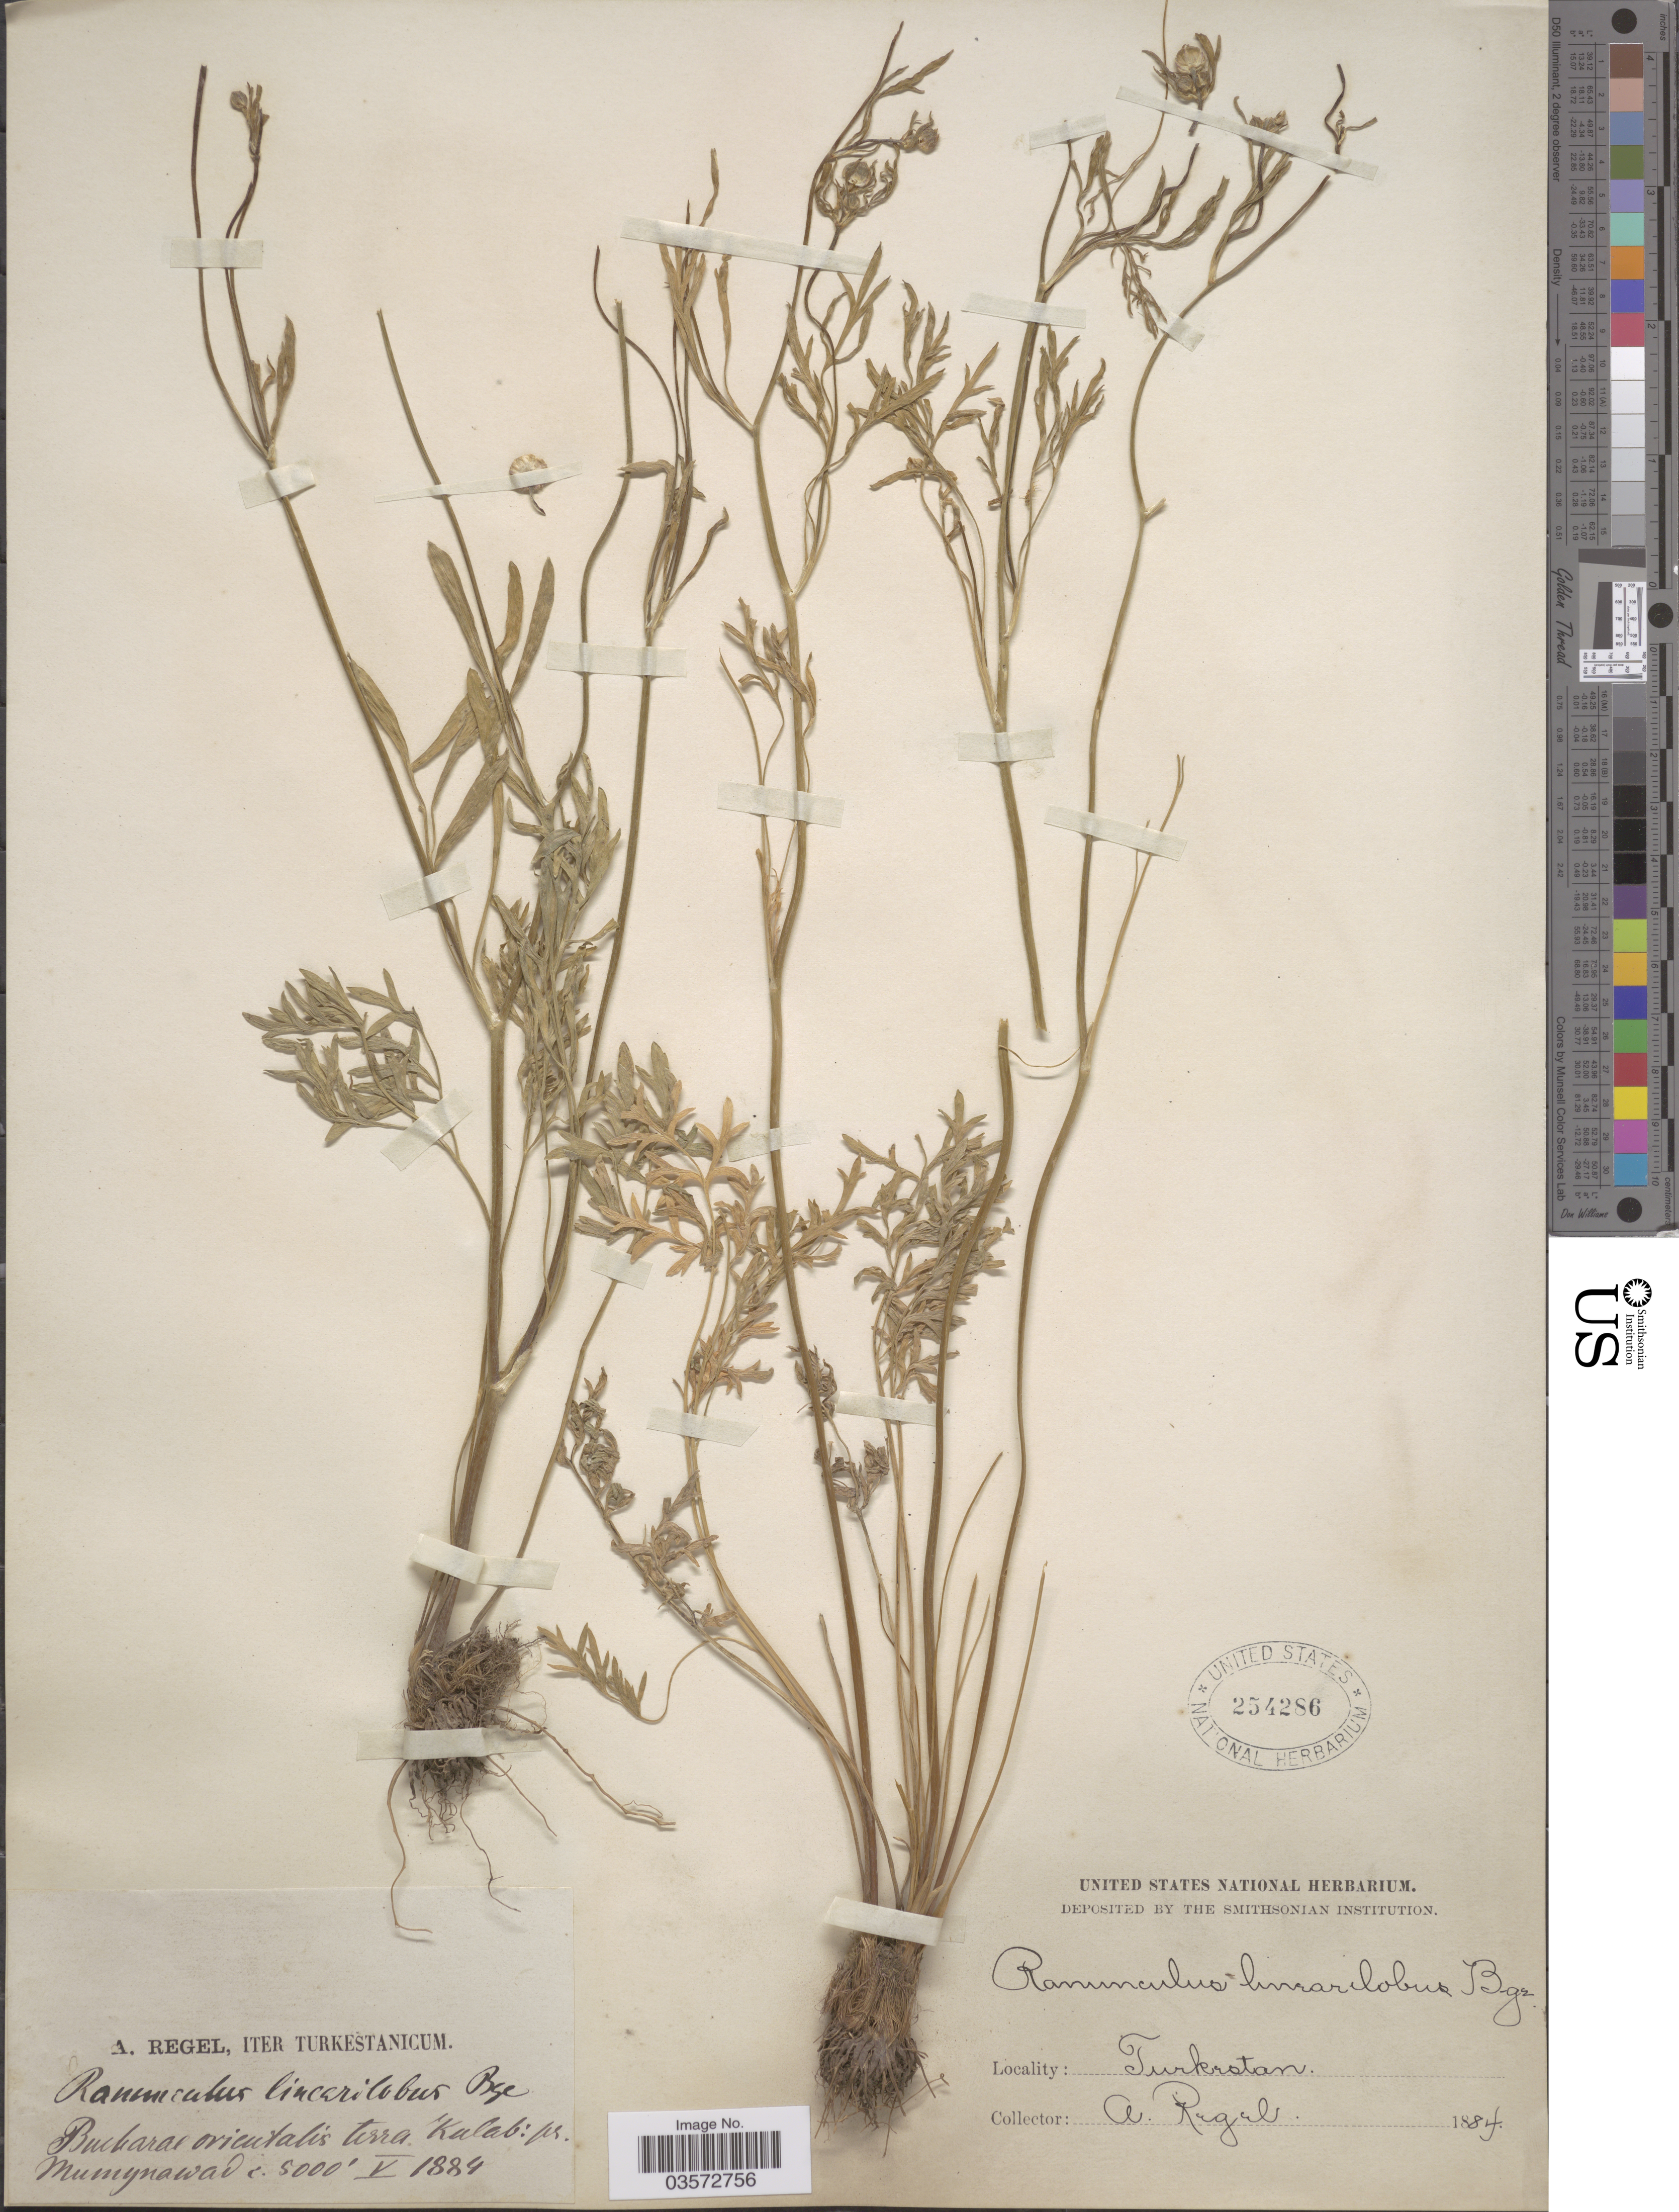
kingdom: Plantae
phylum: Tracheophyta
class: Magnoliopsida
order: Ranunculales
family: Ranunculaceae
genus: Ranunculus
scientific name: Ranunculus linearilobus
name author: Bunge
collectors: A. Regel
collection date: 1884-05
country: Tajikistan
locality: Turkestanicum. Bucharae orientalis terra Kulab: pr. Mumynawad.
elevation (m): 1524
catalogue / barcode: US 254286